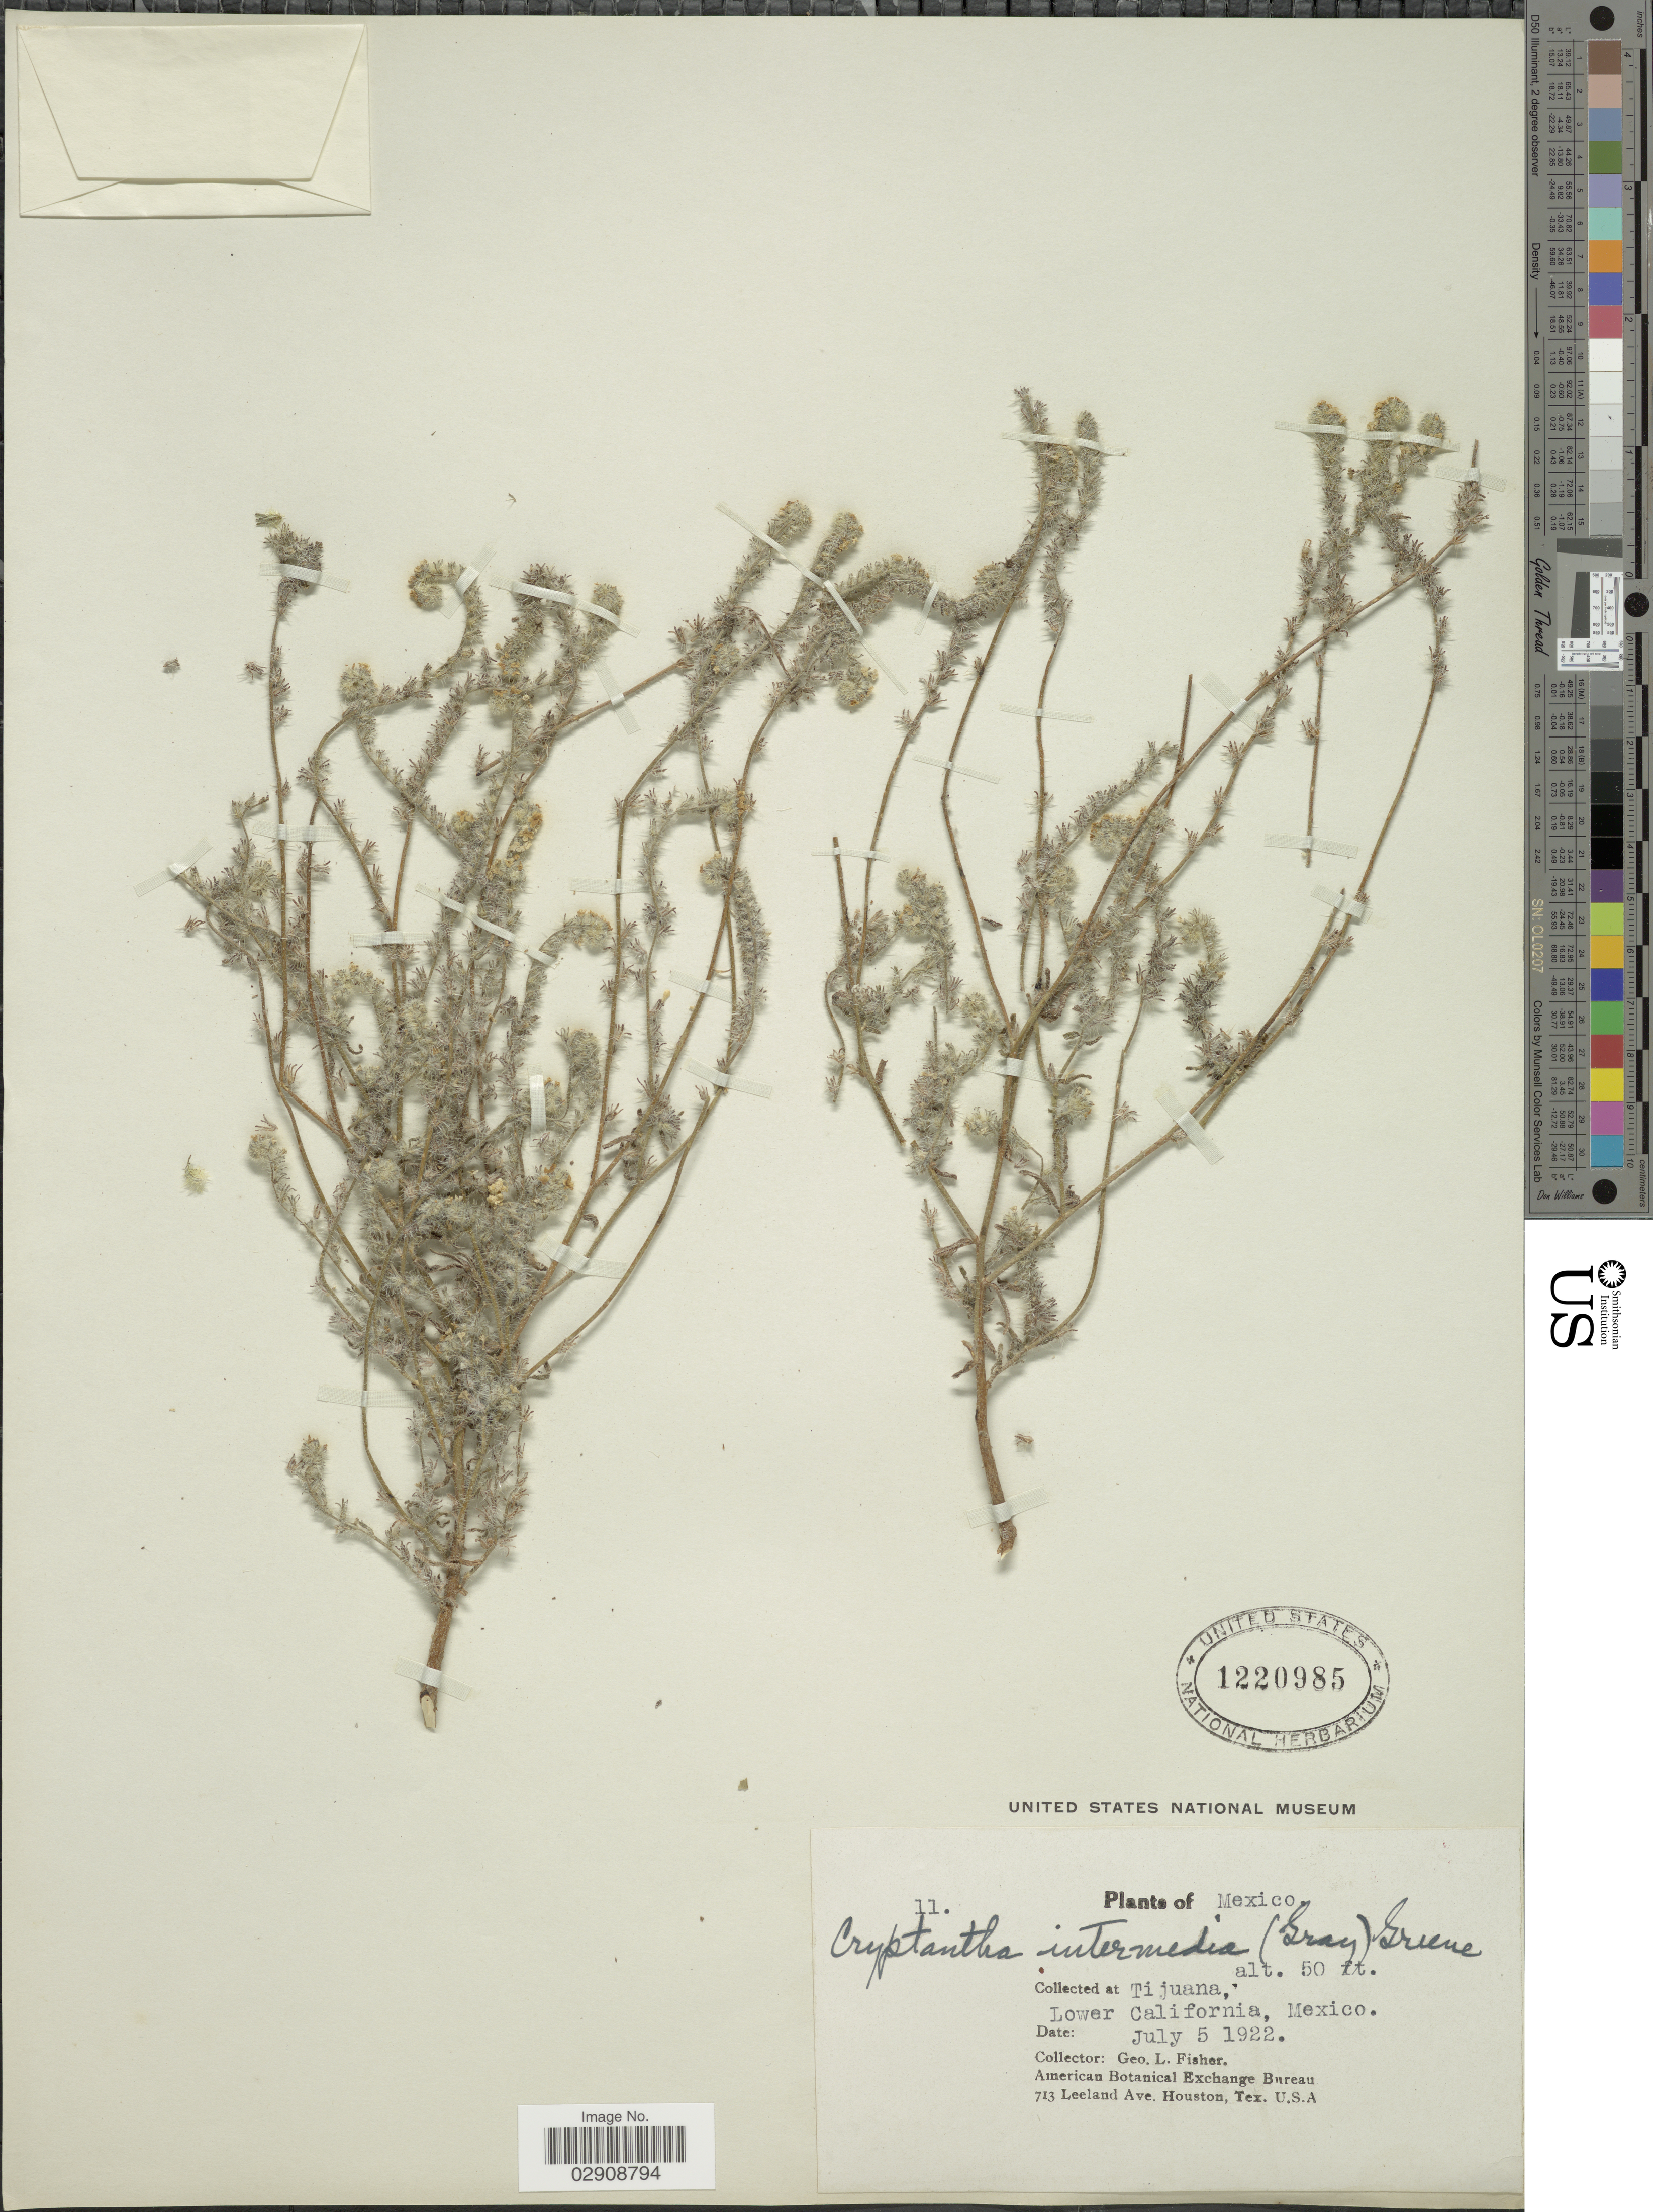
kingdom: Plantae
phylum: Tracheophyta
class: Magnoliopsida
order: Boraginales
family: Boraginaceae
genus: Cryptantha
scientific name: Cryptantha intermedia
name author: (A. Gray) Greene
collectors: G. L. Fisher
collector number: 11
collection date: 1922-07-05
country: Mexico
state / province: Baja California Norte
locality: Tijuana, Lower California.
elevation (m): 50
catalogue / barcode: US 1220985